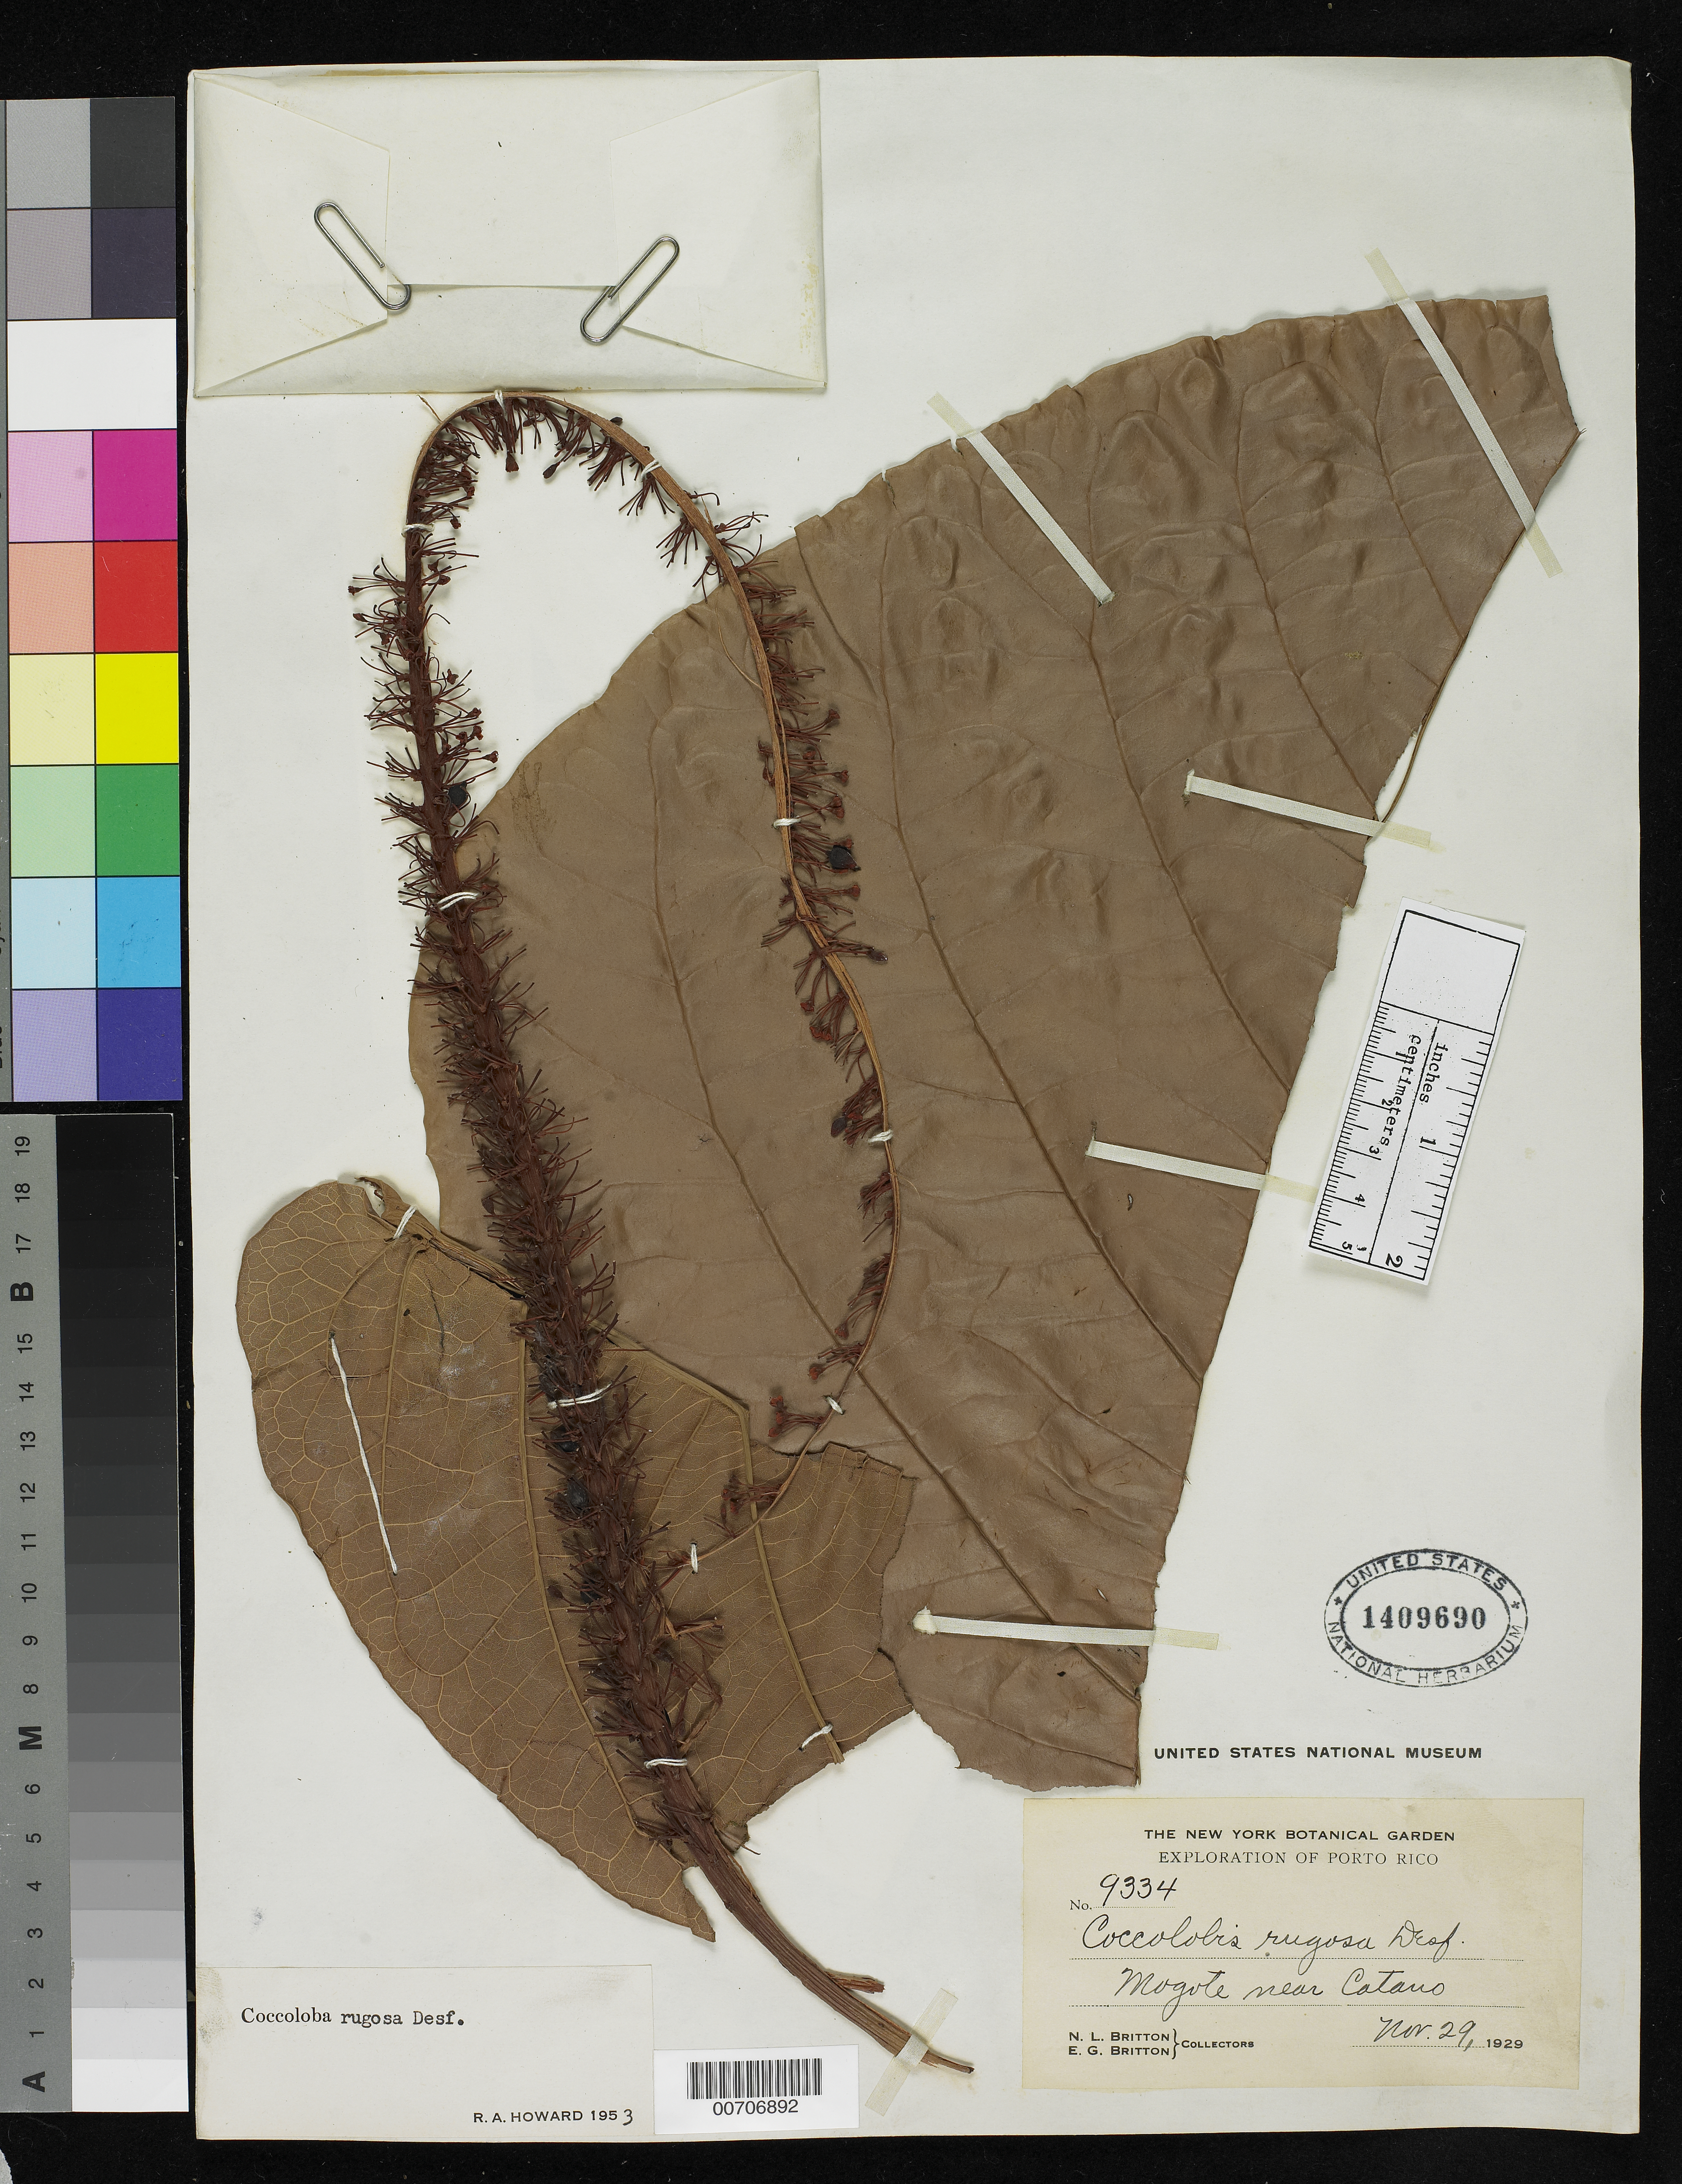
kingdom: Plantae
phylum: Tracheophyta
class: Magnoliopsida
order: Caryophyllales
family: Polygonaceae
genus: Coccoloba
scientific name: Coccoloba rugosa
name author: Desf.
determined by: Howard, R. A.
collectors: N. Britton & E. G. Britton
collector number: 9334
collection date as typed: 29 Nov 1929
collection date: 1929-11-29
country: Puerto Rico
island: Greater Antilles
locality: Mogote near Catano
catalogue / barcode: US 1409690